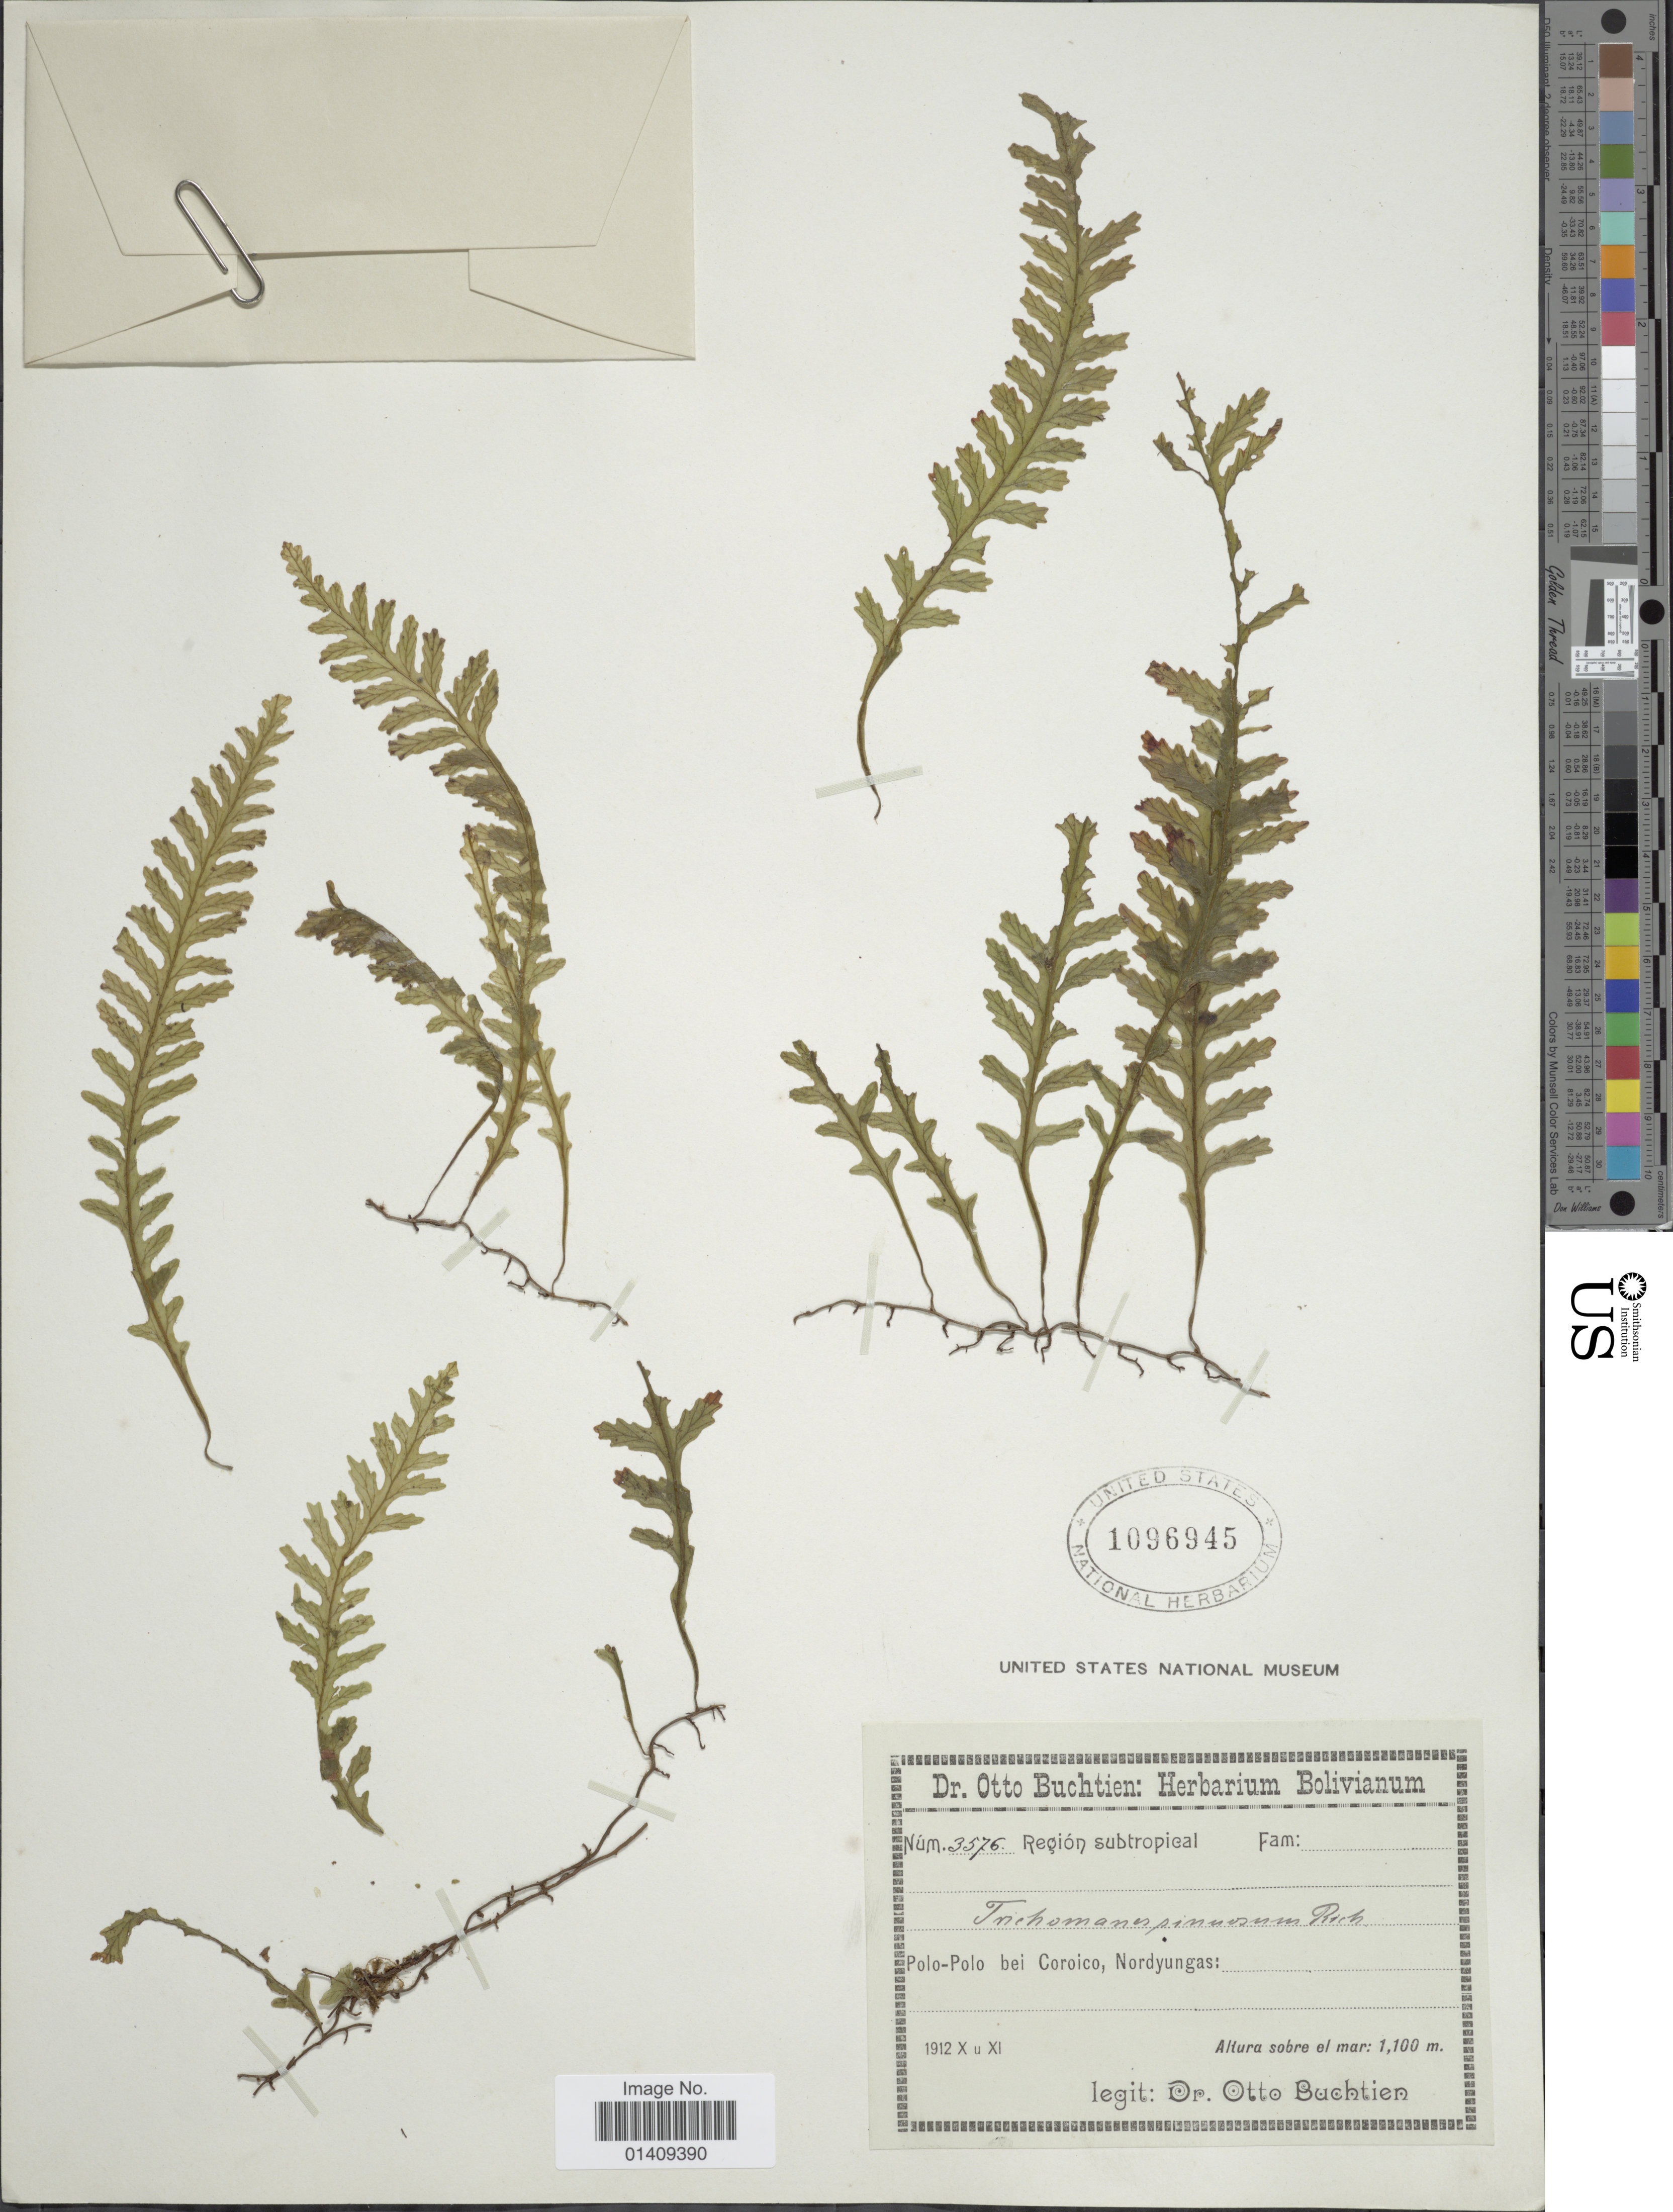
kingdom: Plantae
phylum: Tracheophyta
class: Polypodiopsida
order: Hymenophyllales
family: Hymenophyllaceae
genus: Trichomanes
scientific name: Trichomanes polypodioides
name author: L.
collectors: O. Buchtien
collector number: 3576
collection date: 1912-10/1912-11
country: Bolivia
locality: Polo-Polo bei Coroico, Nordyungas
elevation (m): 1100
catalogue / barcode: US 1096945